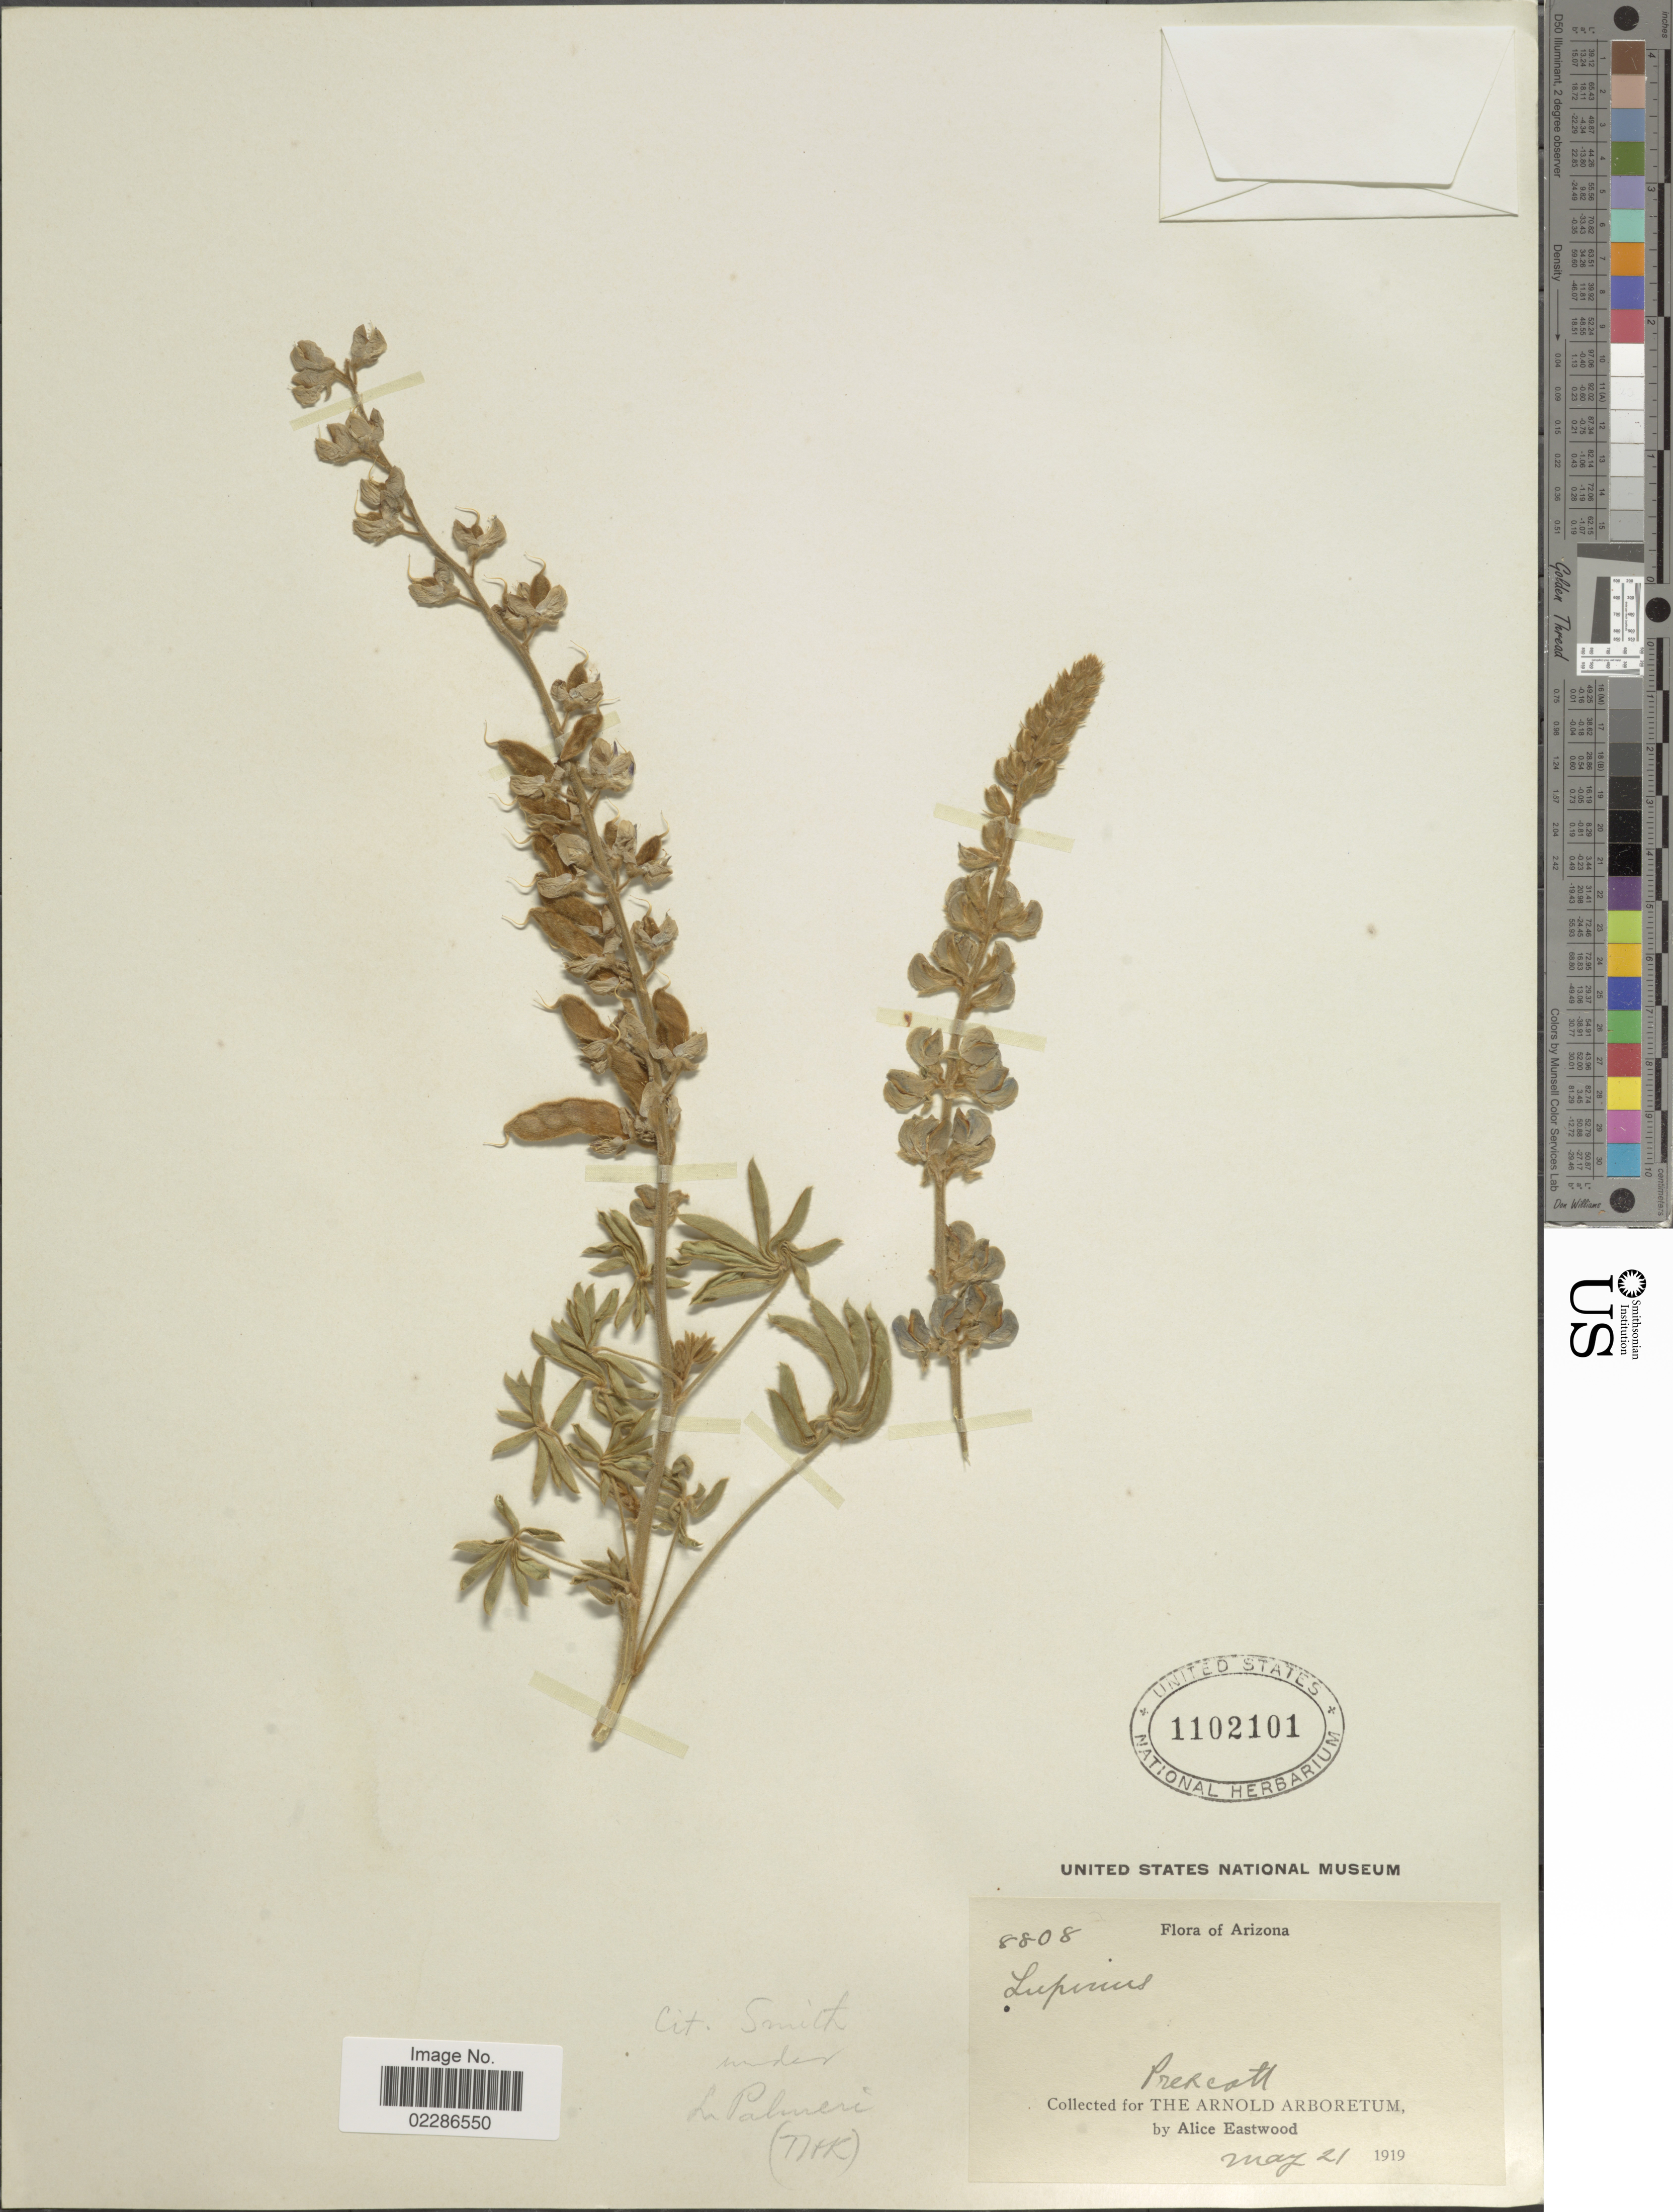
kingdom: Plantae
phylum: Tracheophyta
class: Magnoliopsida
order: Fabales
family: Fabaceae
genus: Lupinus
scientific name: Lupinus palmeri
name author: S. Watson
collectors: A. Eastwood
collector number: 8808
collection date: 1919-05-21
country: United States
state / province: Arizona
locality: Prescott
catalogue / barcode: US 1102101